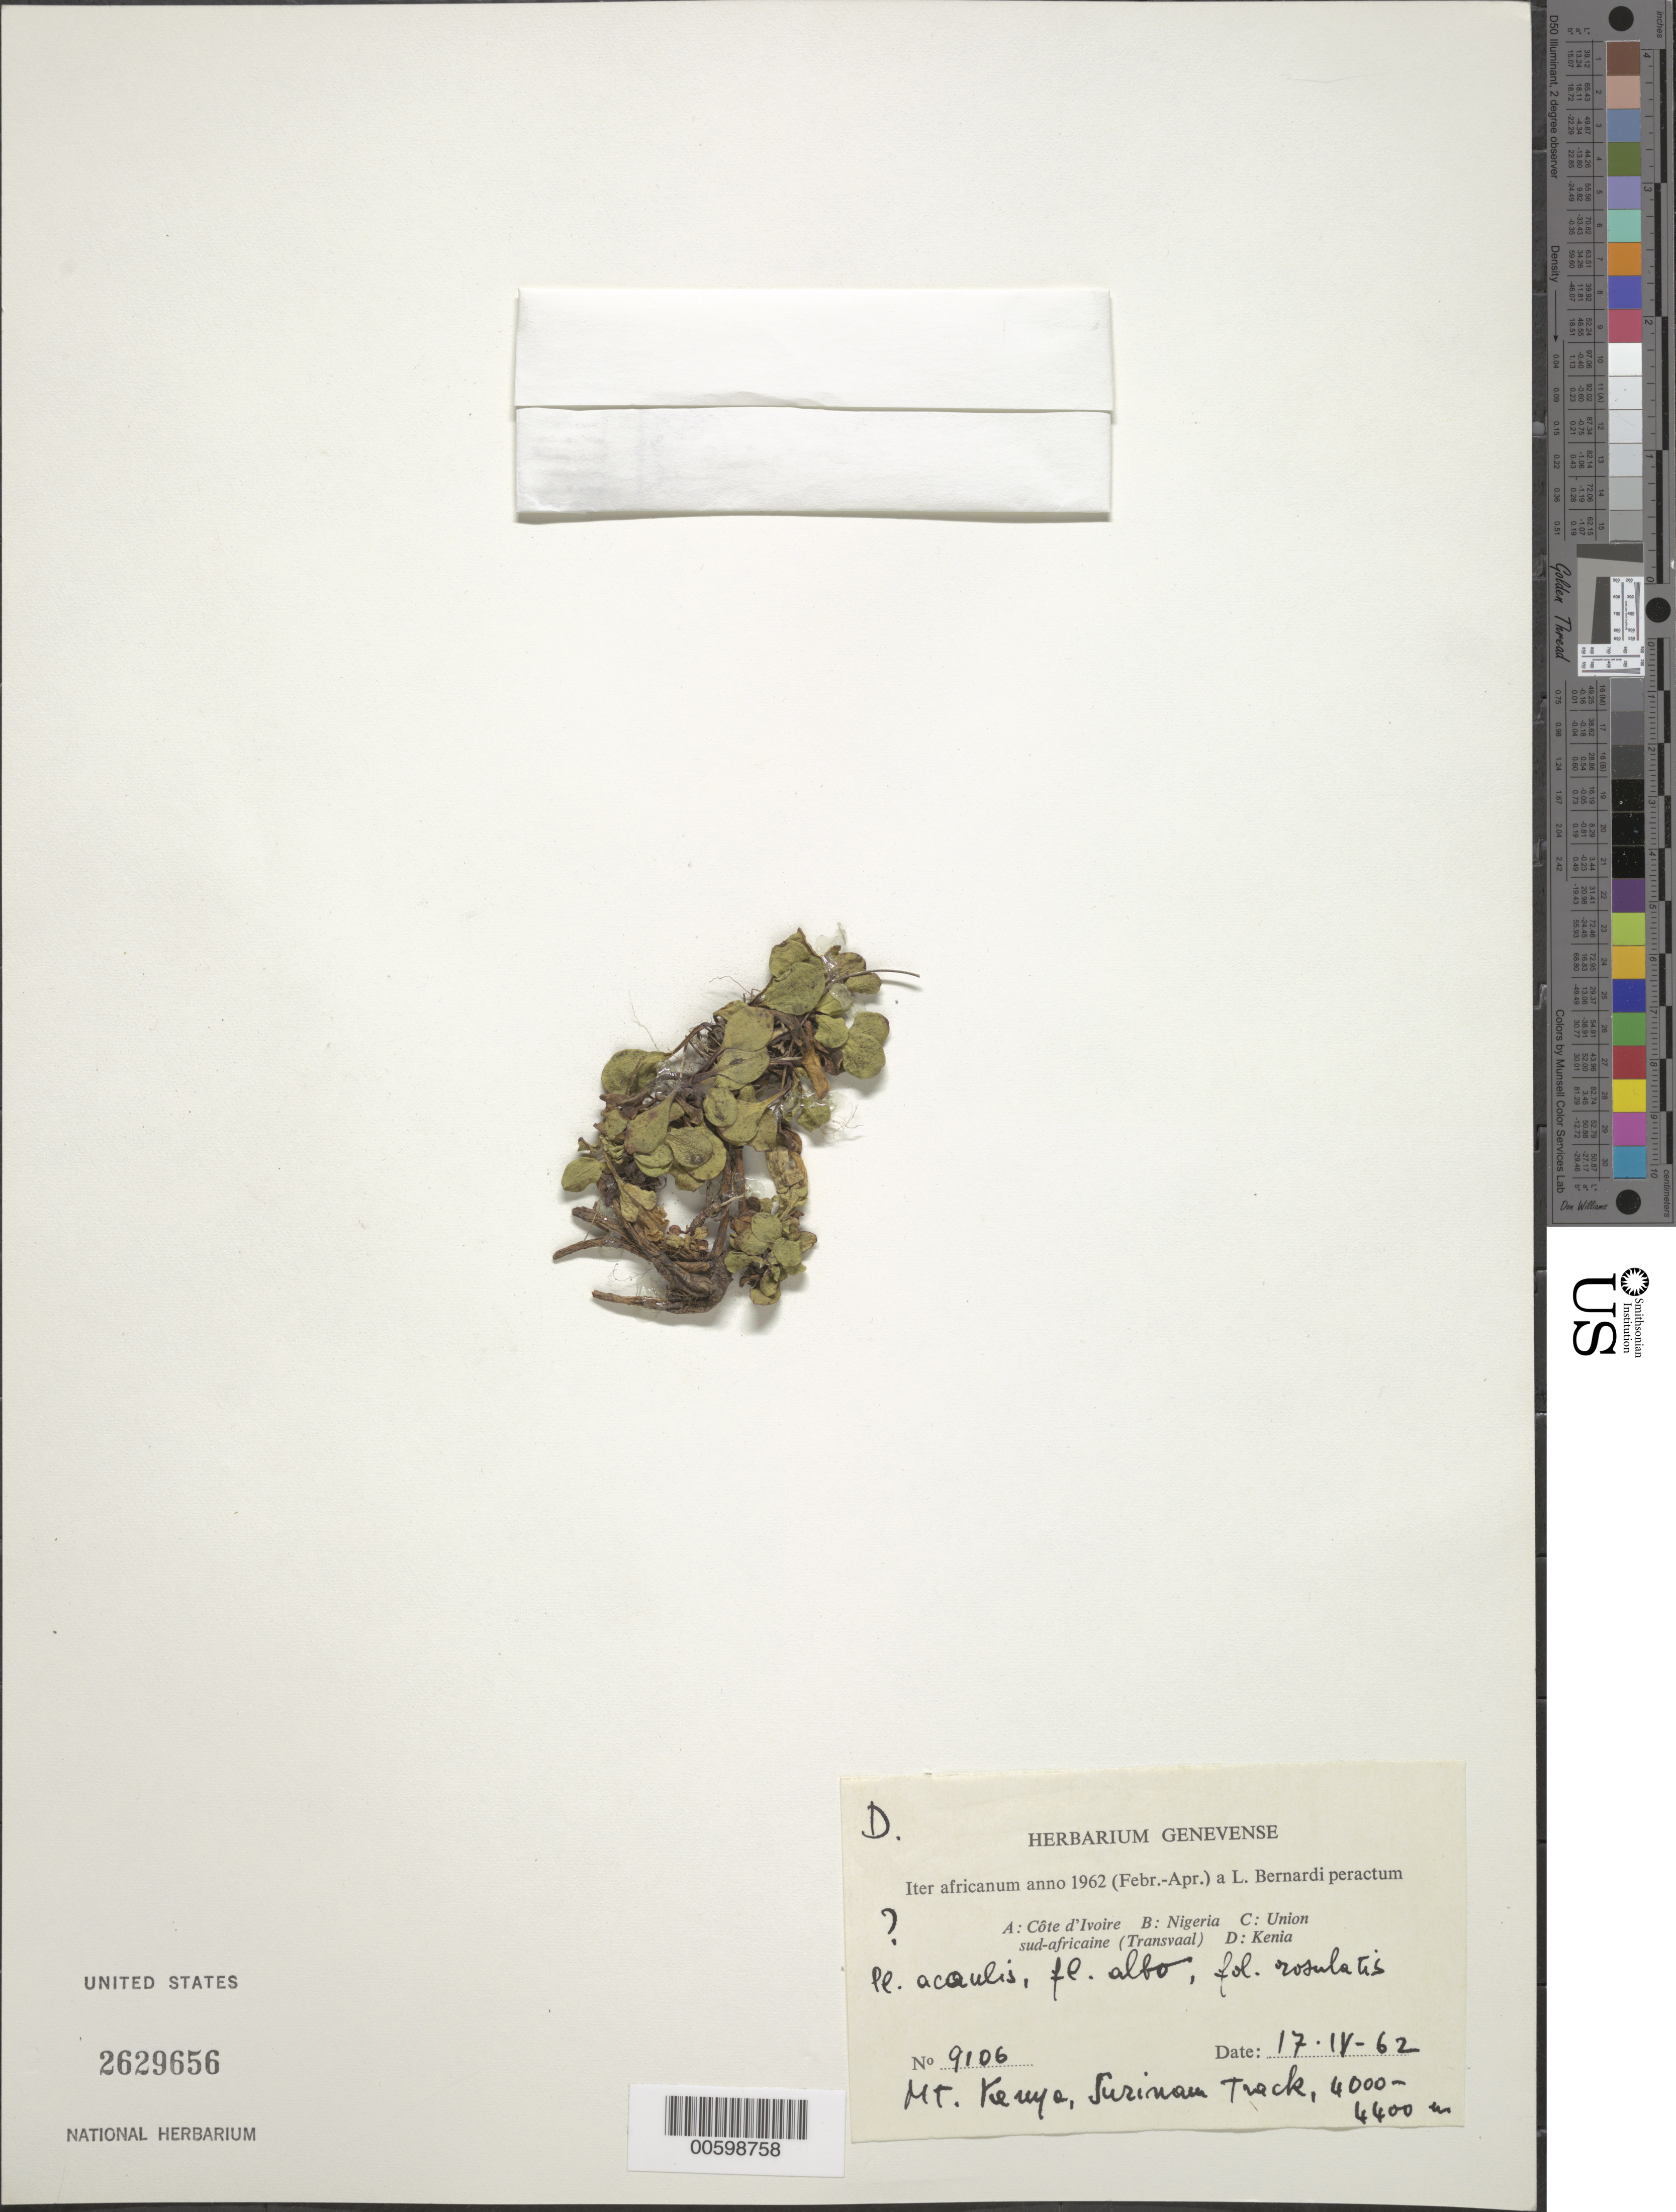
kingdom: Plantae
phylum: Tracheophyta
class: Magnoliopsida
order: Gentianales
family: Gentianaceae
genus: Swertia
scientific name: Swertia crassiuscula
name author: Gilg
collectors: L. Bernardi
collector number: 9102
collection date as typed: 17 Apr 1962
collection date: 1962-04-17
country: Kenya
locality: Mt. Kenya, suriman track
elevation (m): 4000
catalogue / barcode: US 2629656